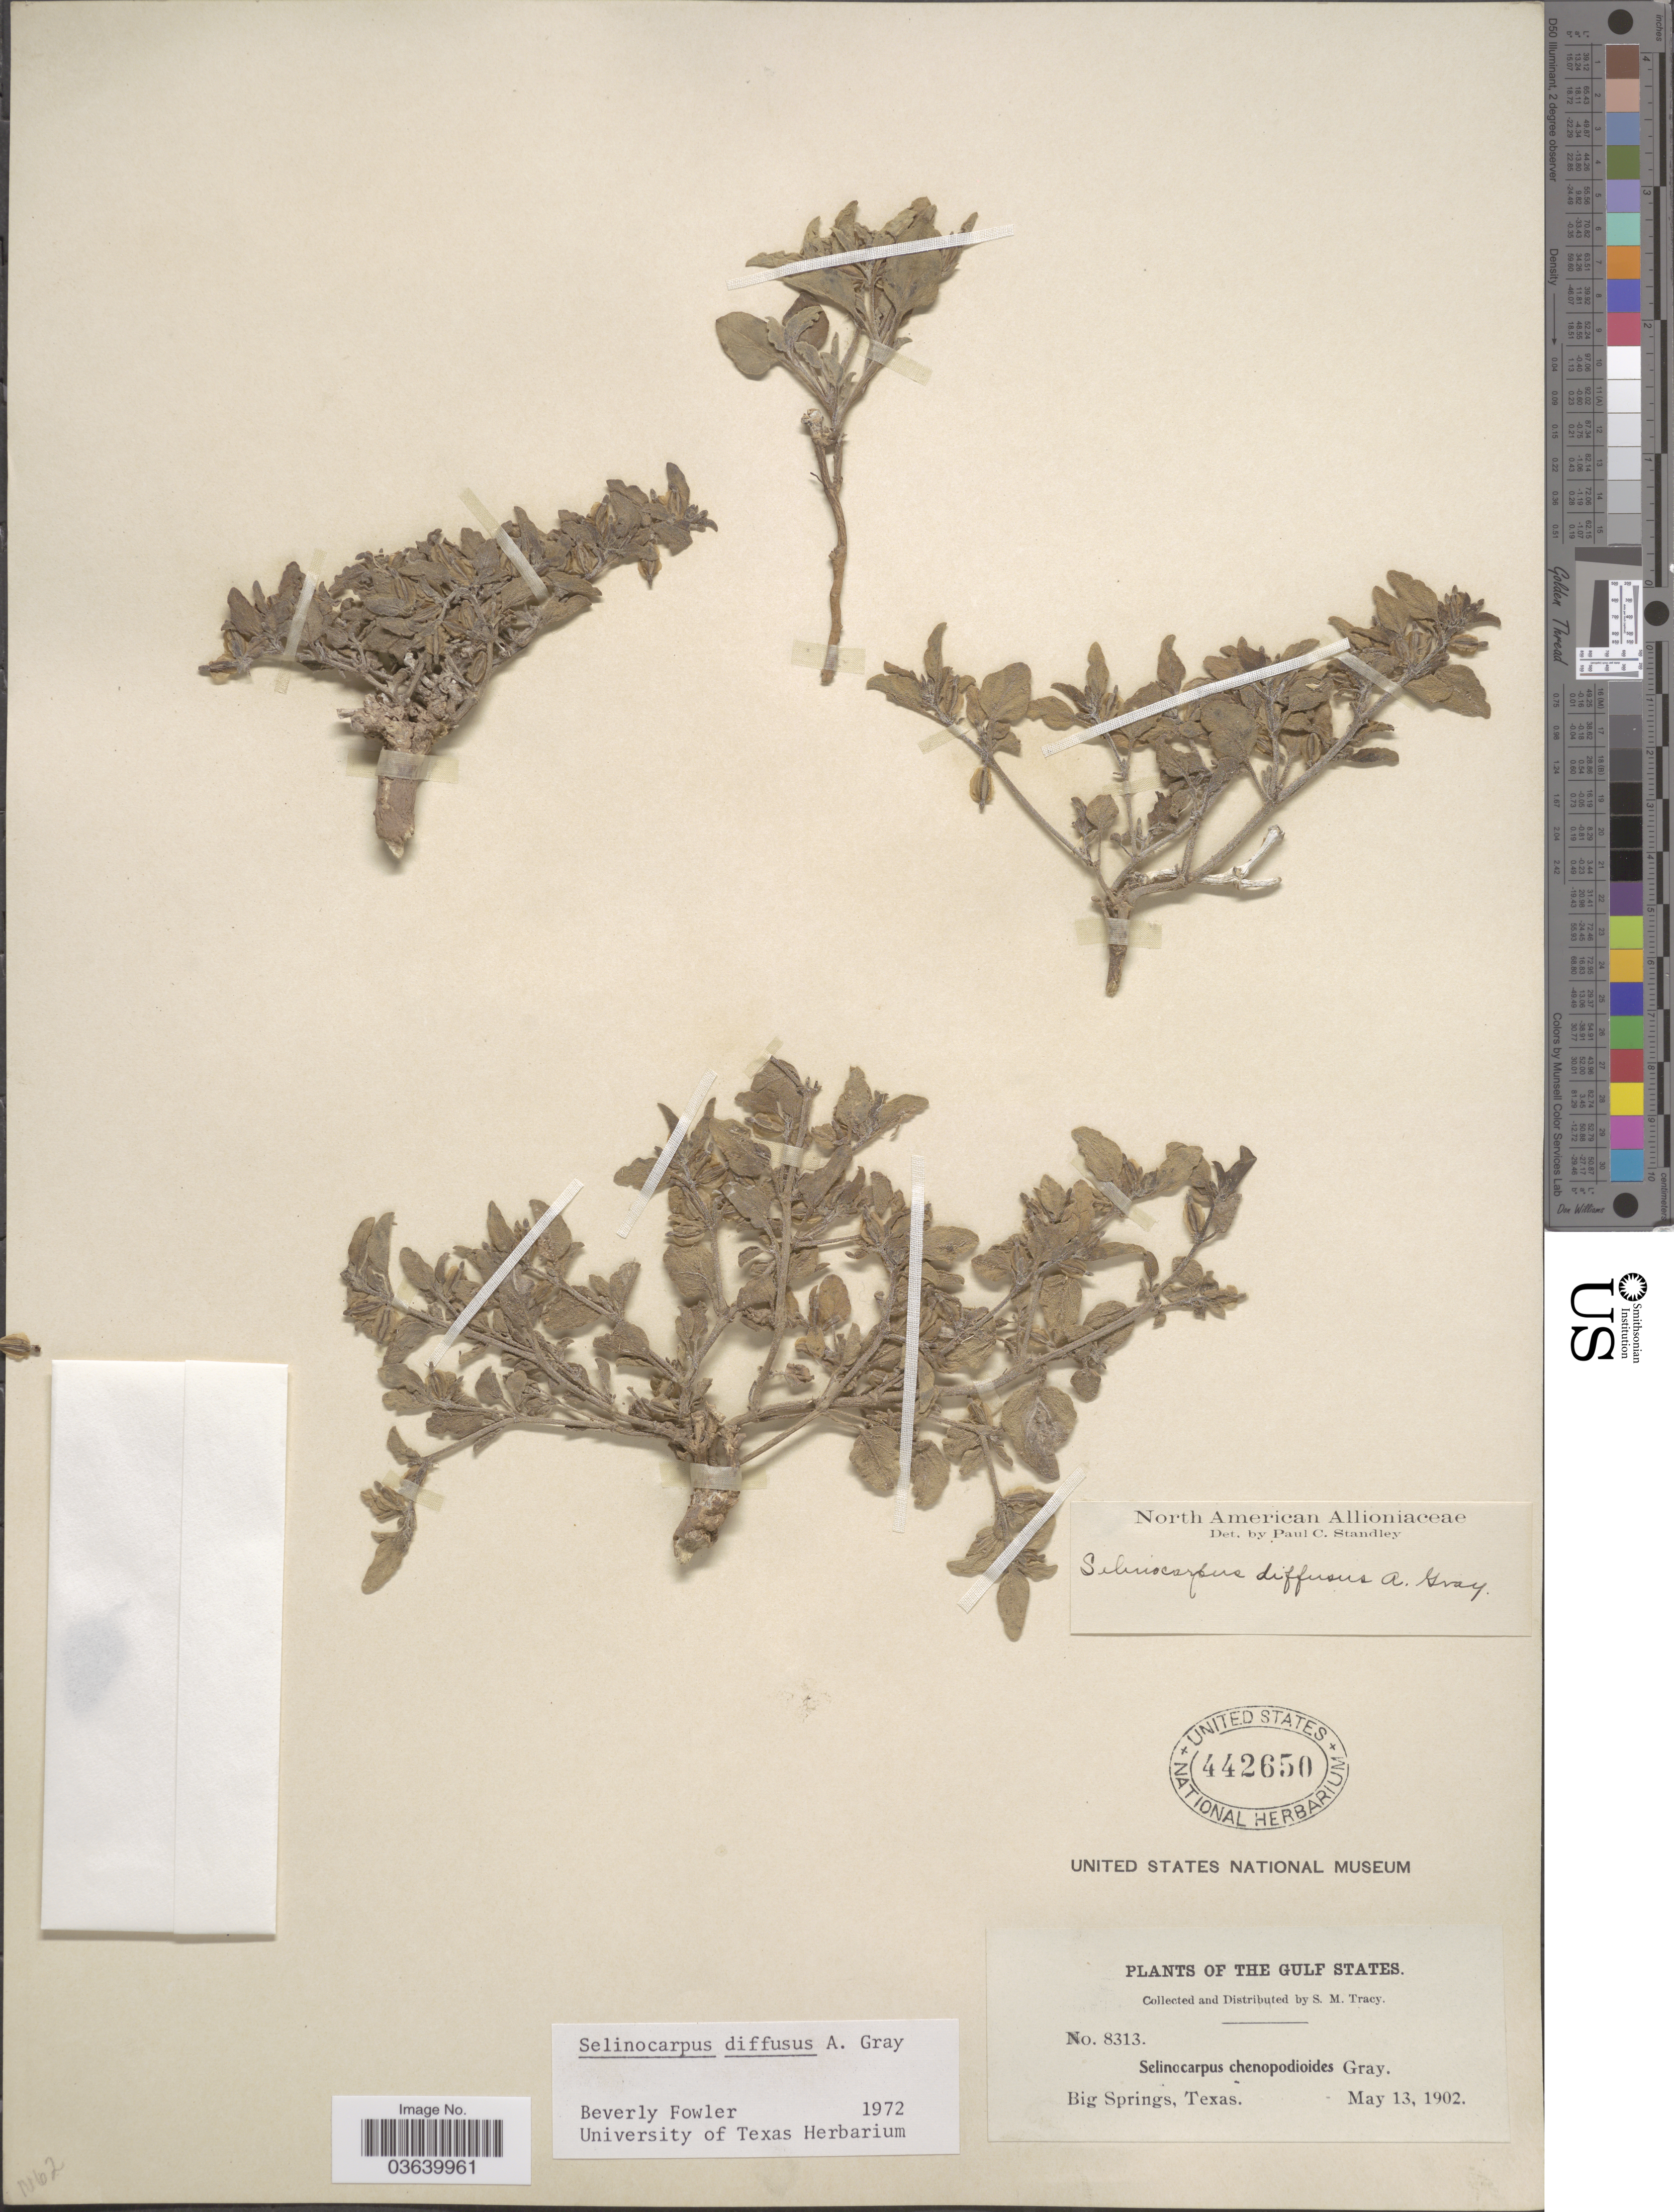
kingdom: Plantae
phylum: Tracheophyta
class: Magnoliopsida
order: Caryophyllales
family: Nyctaginaceae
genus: Acleisanthes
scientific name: Acleisanthes diffusa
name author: (A. Gray) R.A. Levin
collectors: S. M. Tracy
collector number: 8313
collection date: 1902-05-13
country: United States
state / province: Texas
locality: The Gulf States. Big Springs.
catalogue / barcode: US 442650